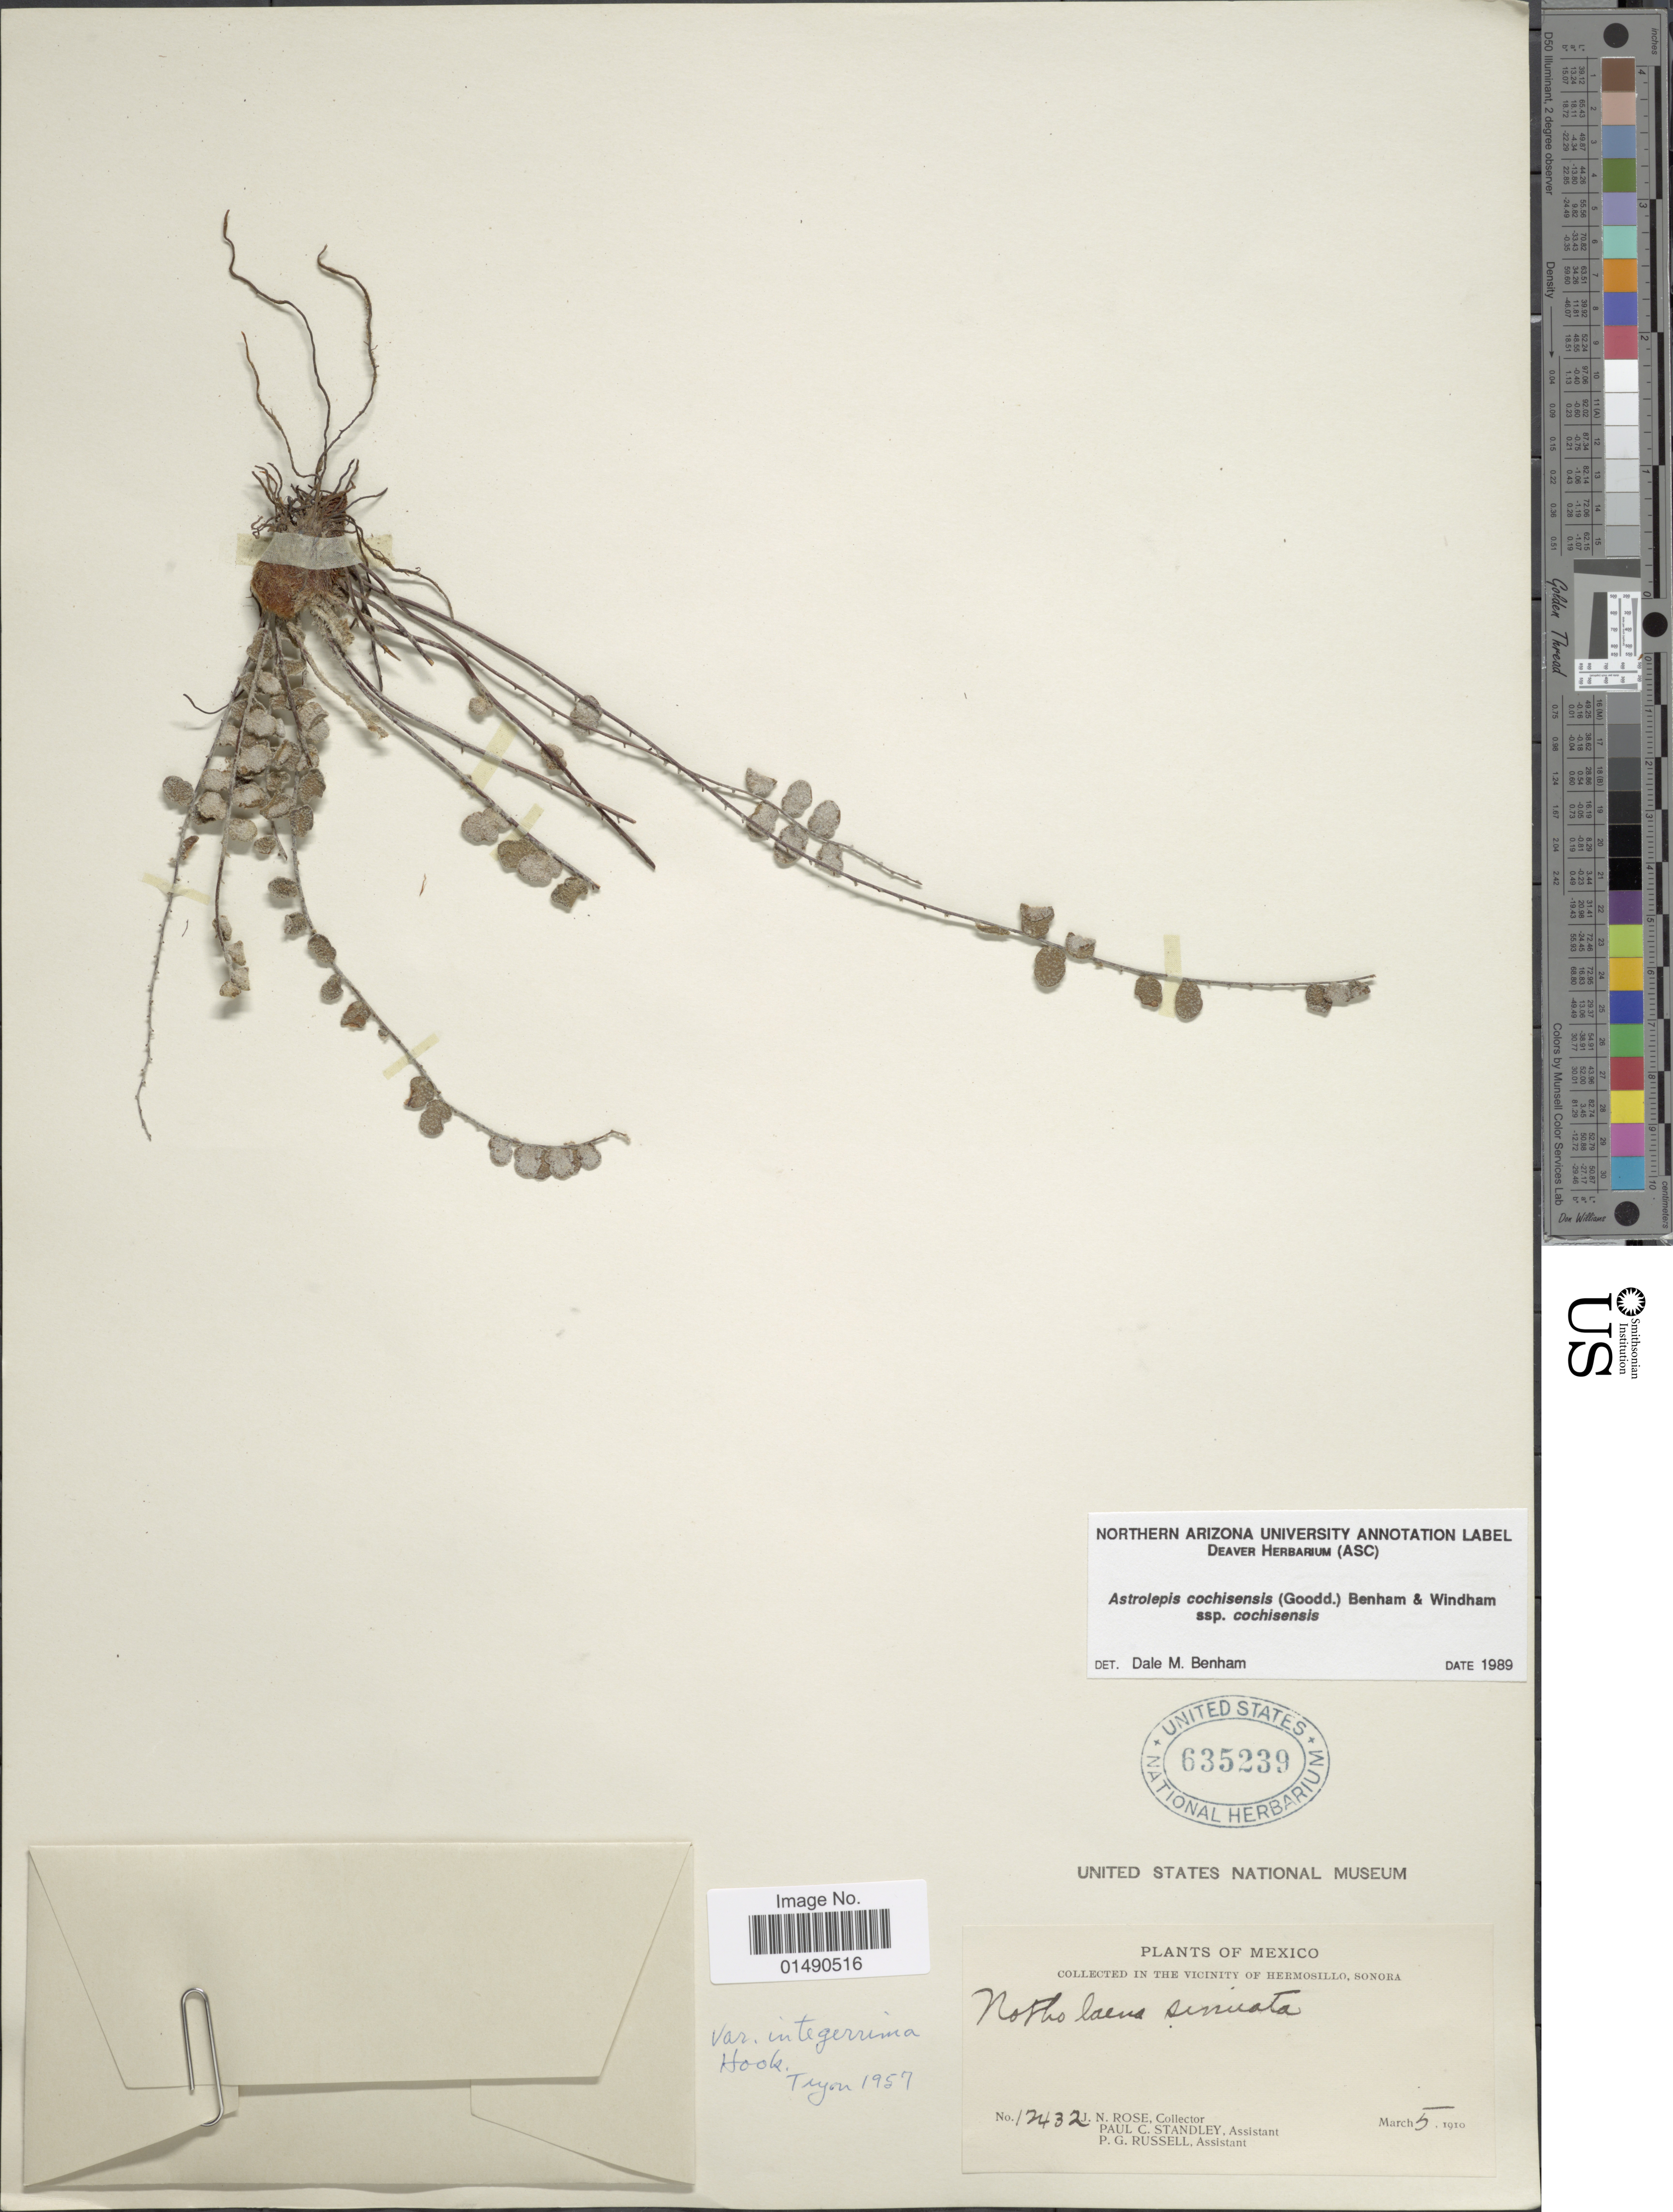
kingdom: Plantae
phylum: Tracheophyta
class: Polypodiopsida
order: Polypodiales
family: Pteridaceae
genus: Astrolepis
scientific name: Astrolepis cochisensis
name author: (C.O. Goodd.) D.M. Benham & Windham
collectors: J. N. Rose, P. C. Standley & P. G. Russell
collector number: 12432*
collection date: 1910-03-05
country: Mexico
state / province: Sonora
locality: Vicinity of Hermosillo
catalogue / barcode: US 635239